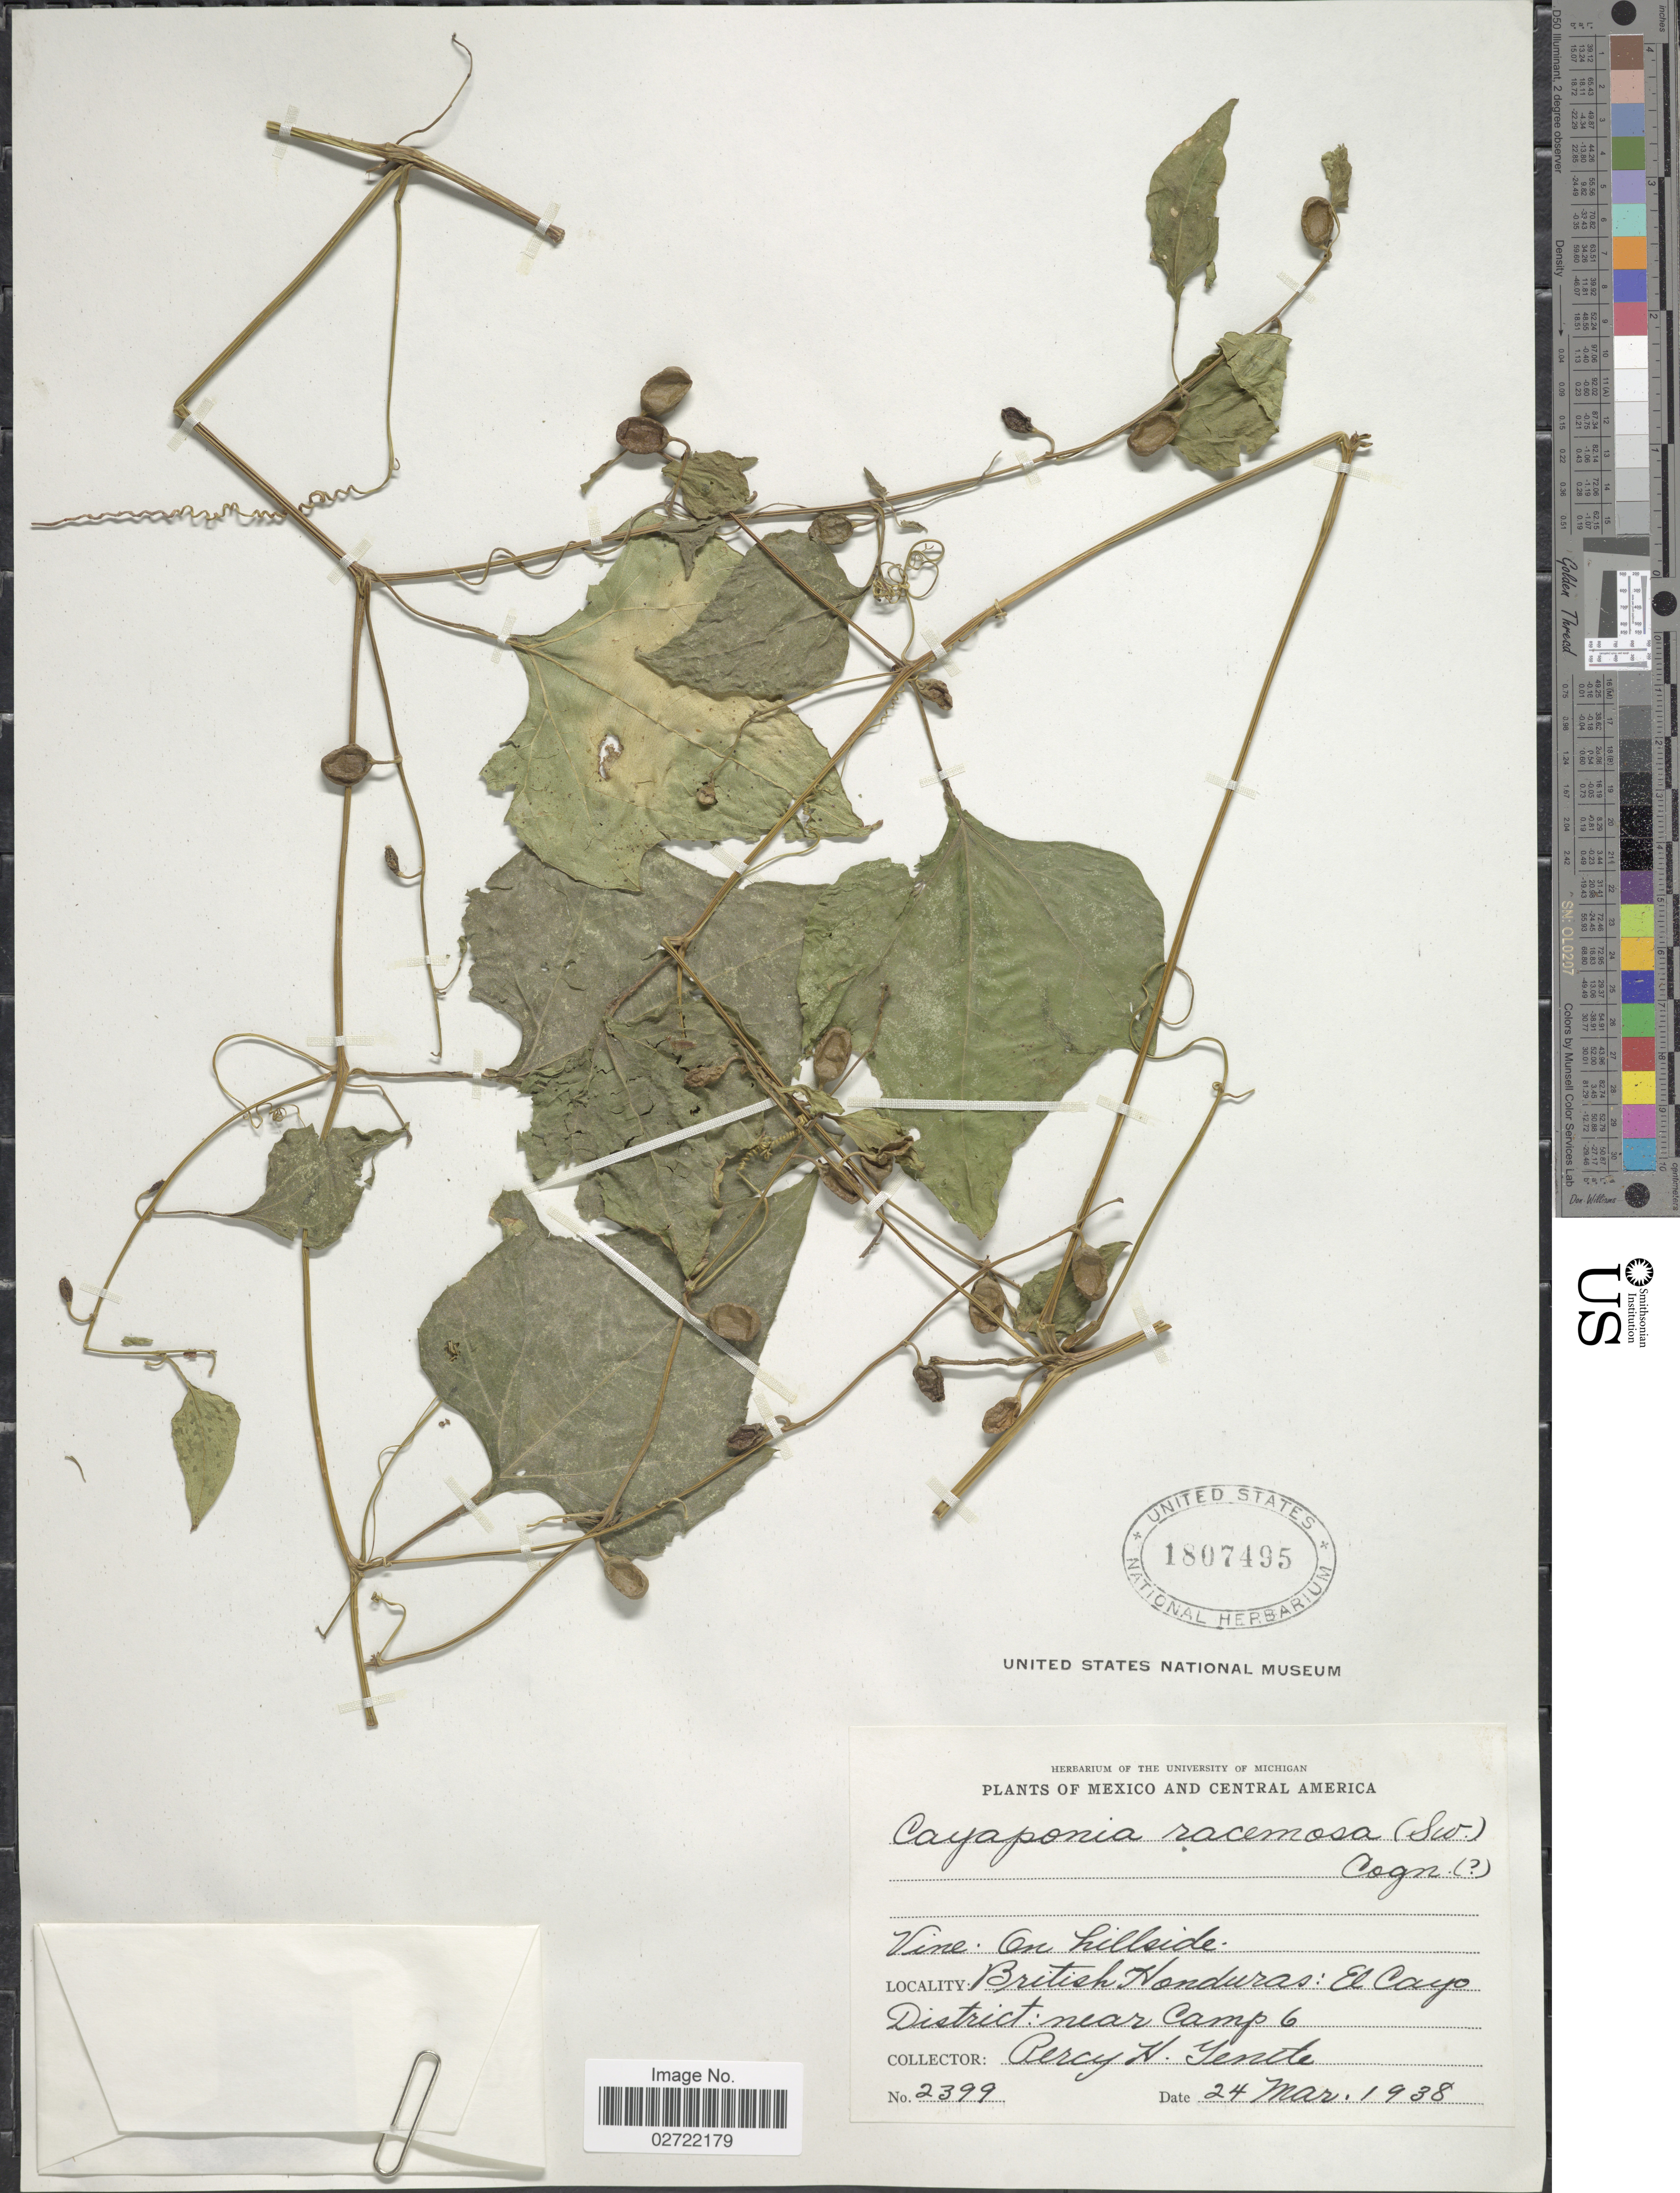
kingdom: Plantae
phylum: Tracheophyta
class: Magnoliopsida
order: Cucurbitales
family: Cucurbitaceae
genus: Cayaponia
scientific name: Cayaponia racemosa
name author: (Mill.) Cogn.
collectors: P. H. Gentle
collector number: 2399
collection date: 1938-03-24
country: Belize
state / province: Cayo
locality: British Honduras: El Cayo District: near Camp 6.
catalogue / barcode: US 1807495